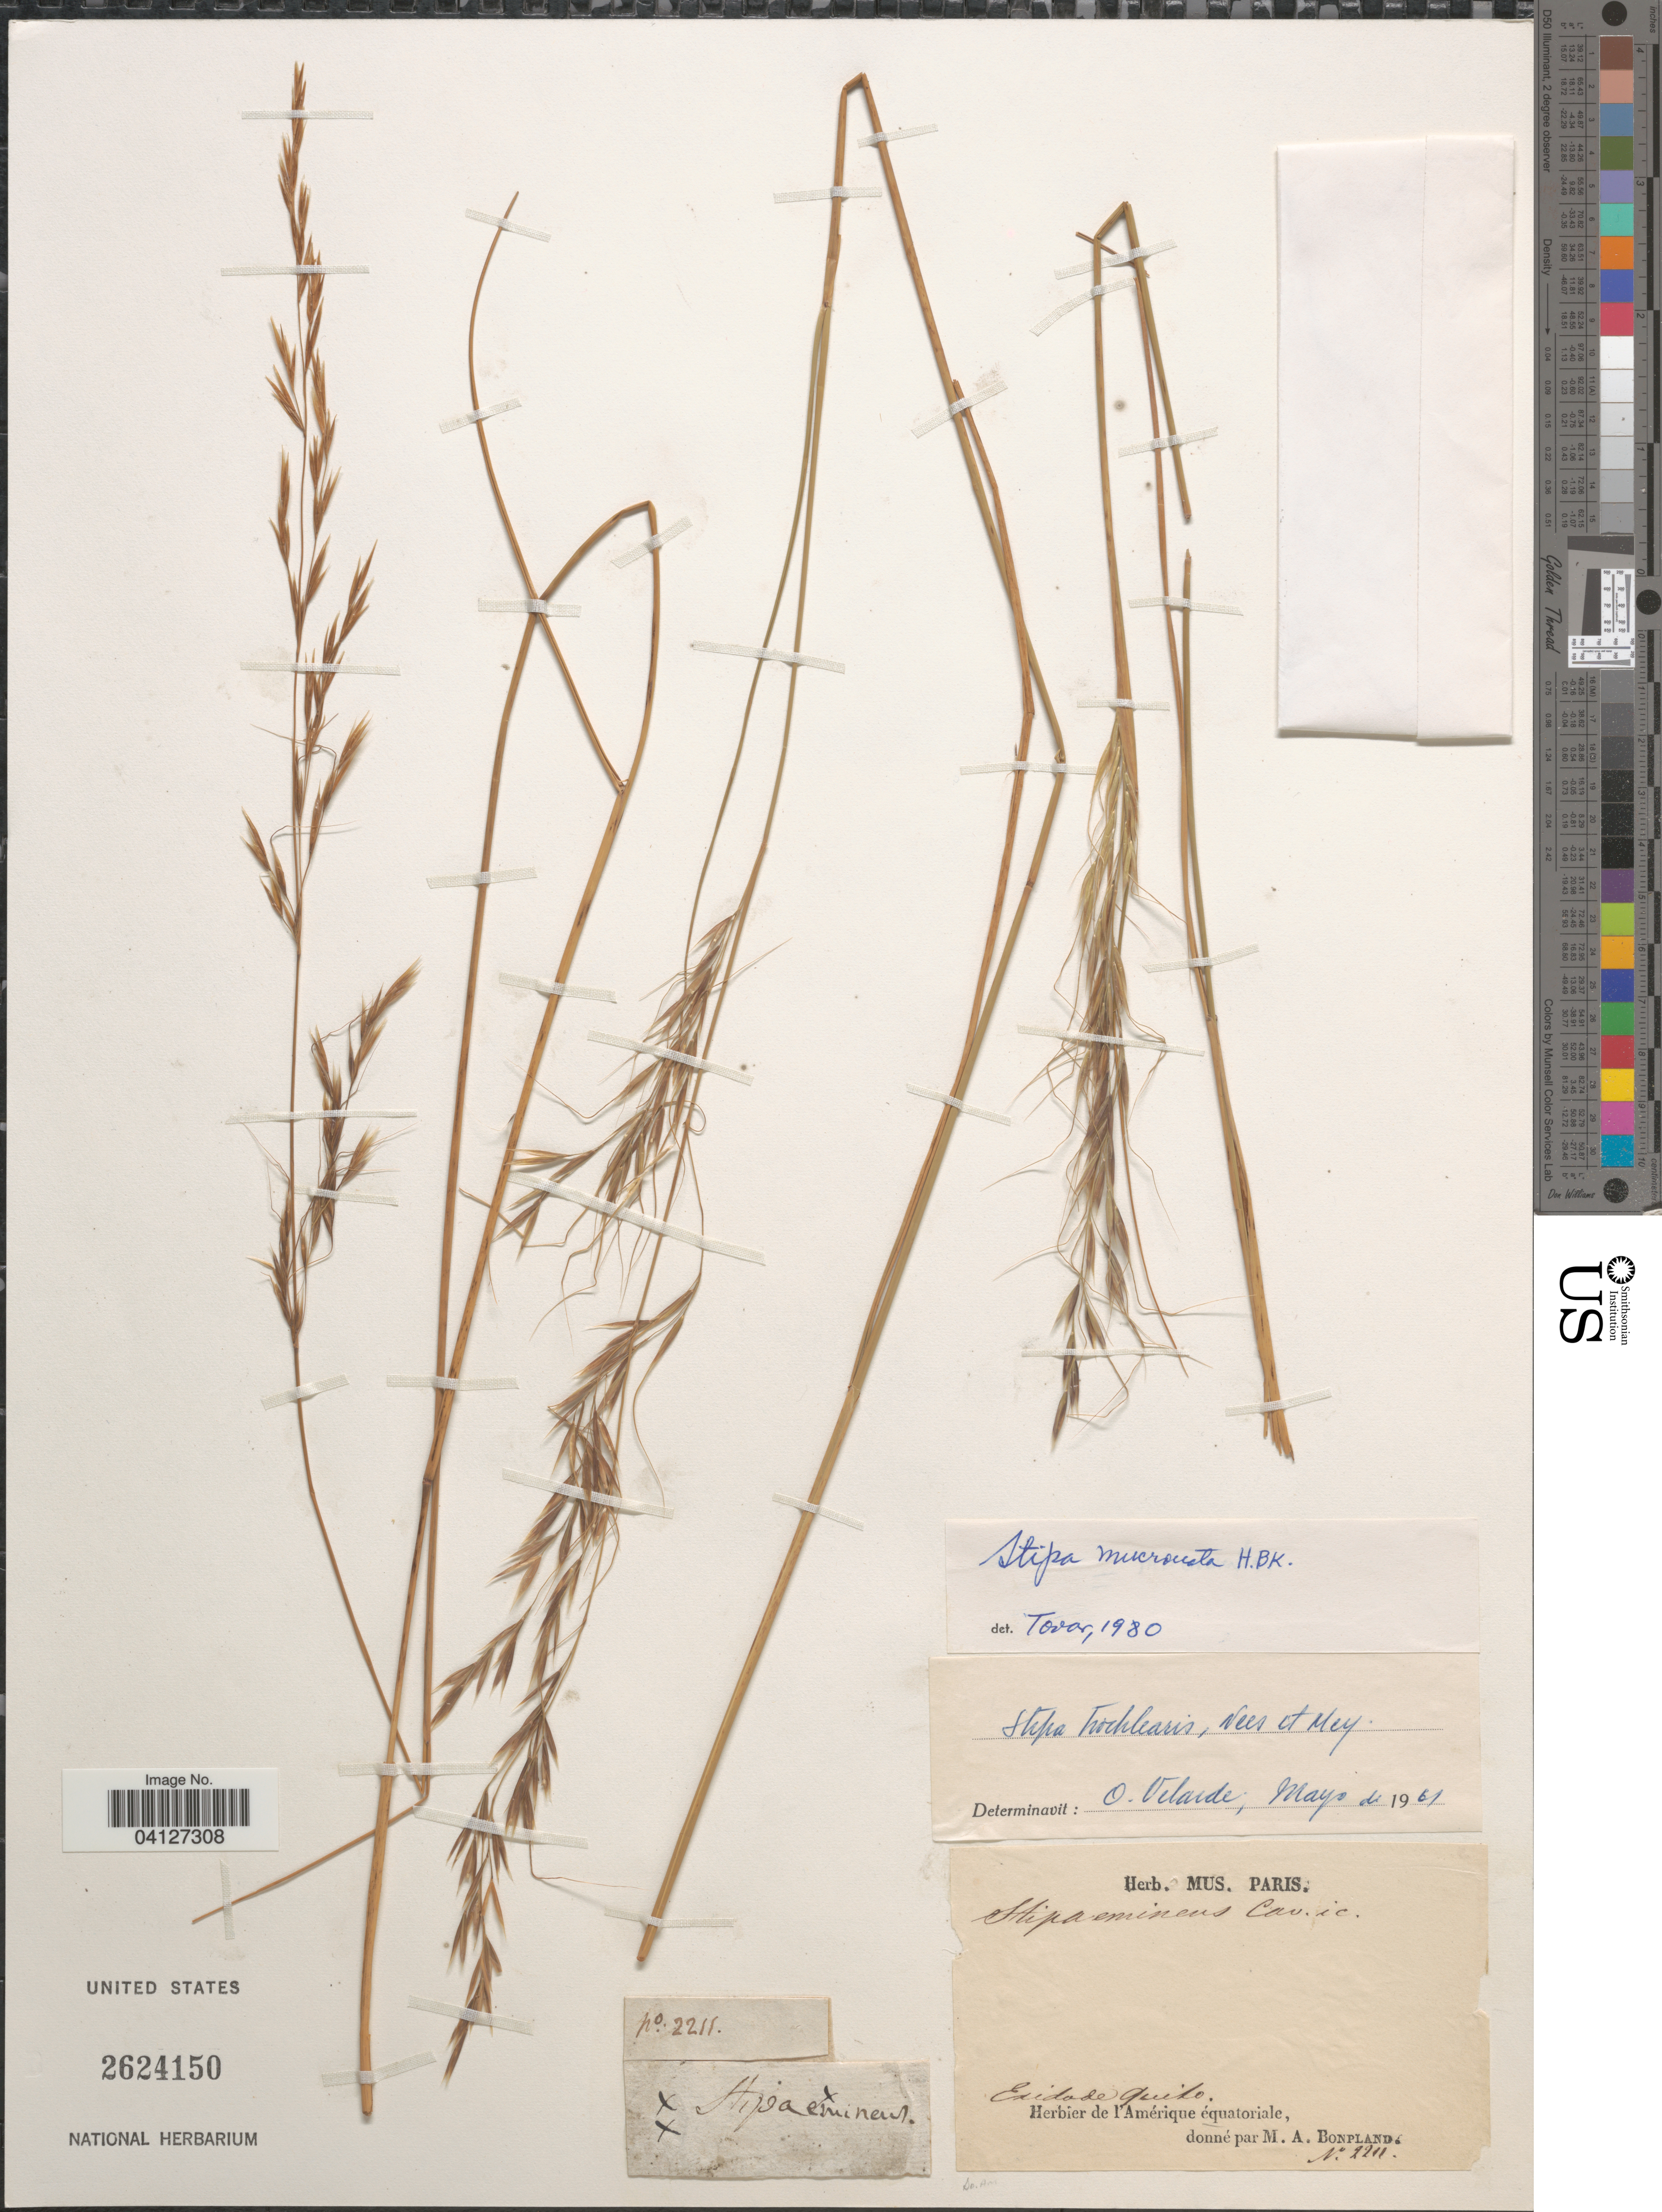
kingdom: Plantae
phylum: Tracheophyta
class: Liliopsida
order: Poales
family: Poaceae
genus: Stipa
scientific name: Stipa mucronata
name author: Kunth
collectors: ex herb. Mus. Paris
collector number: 2211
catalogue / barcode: US 2624150